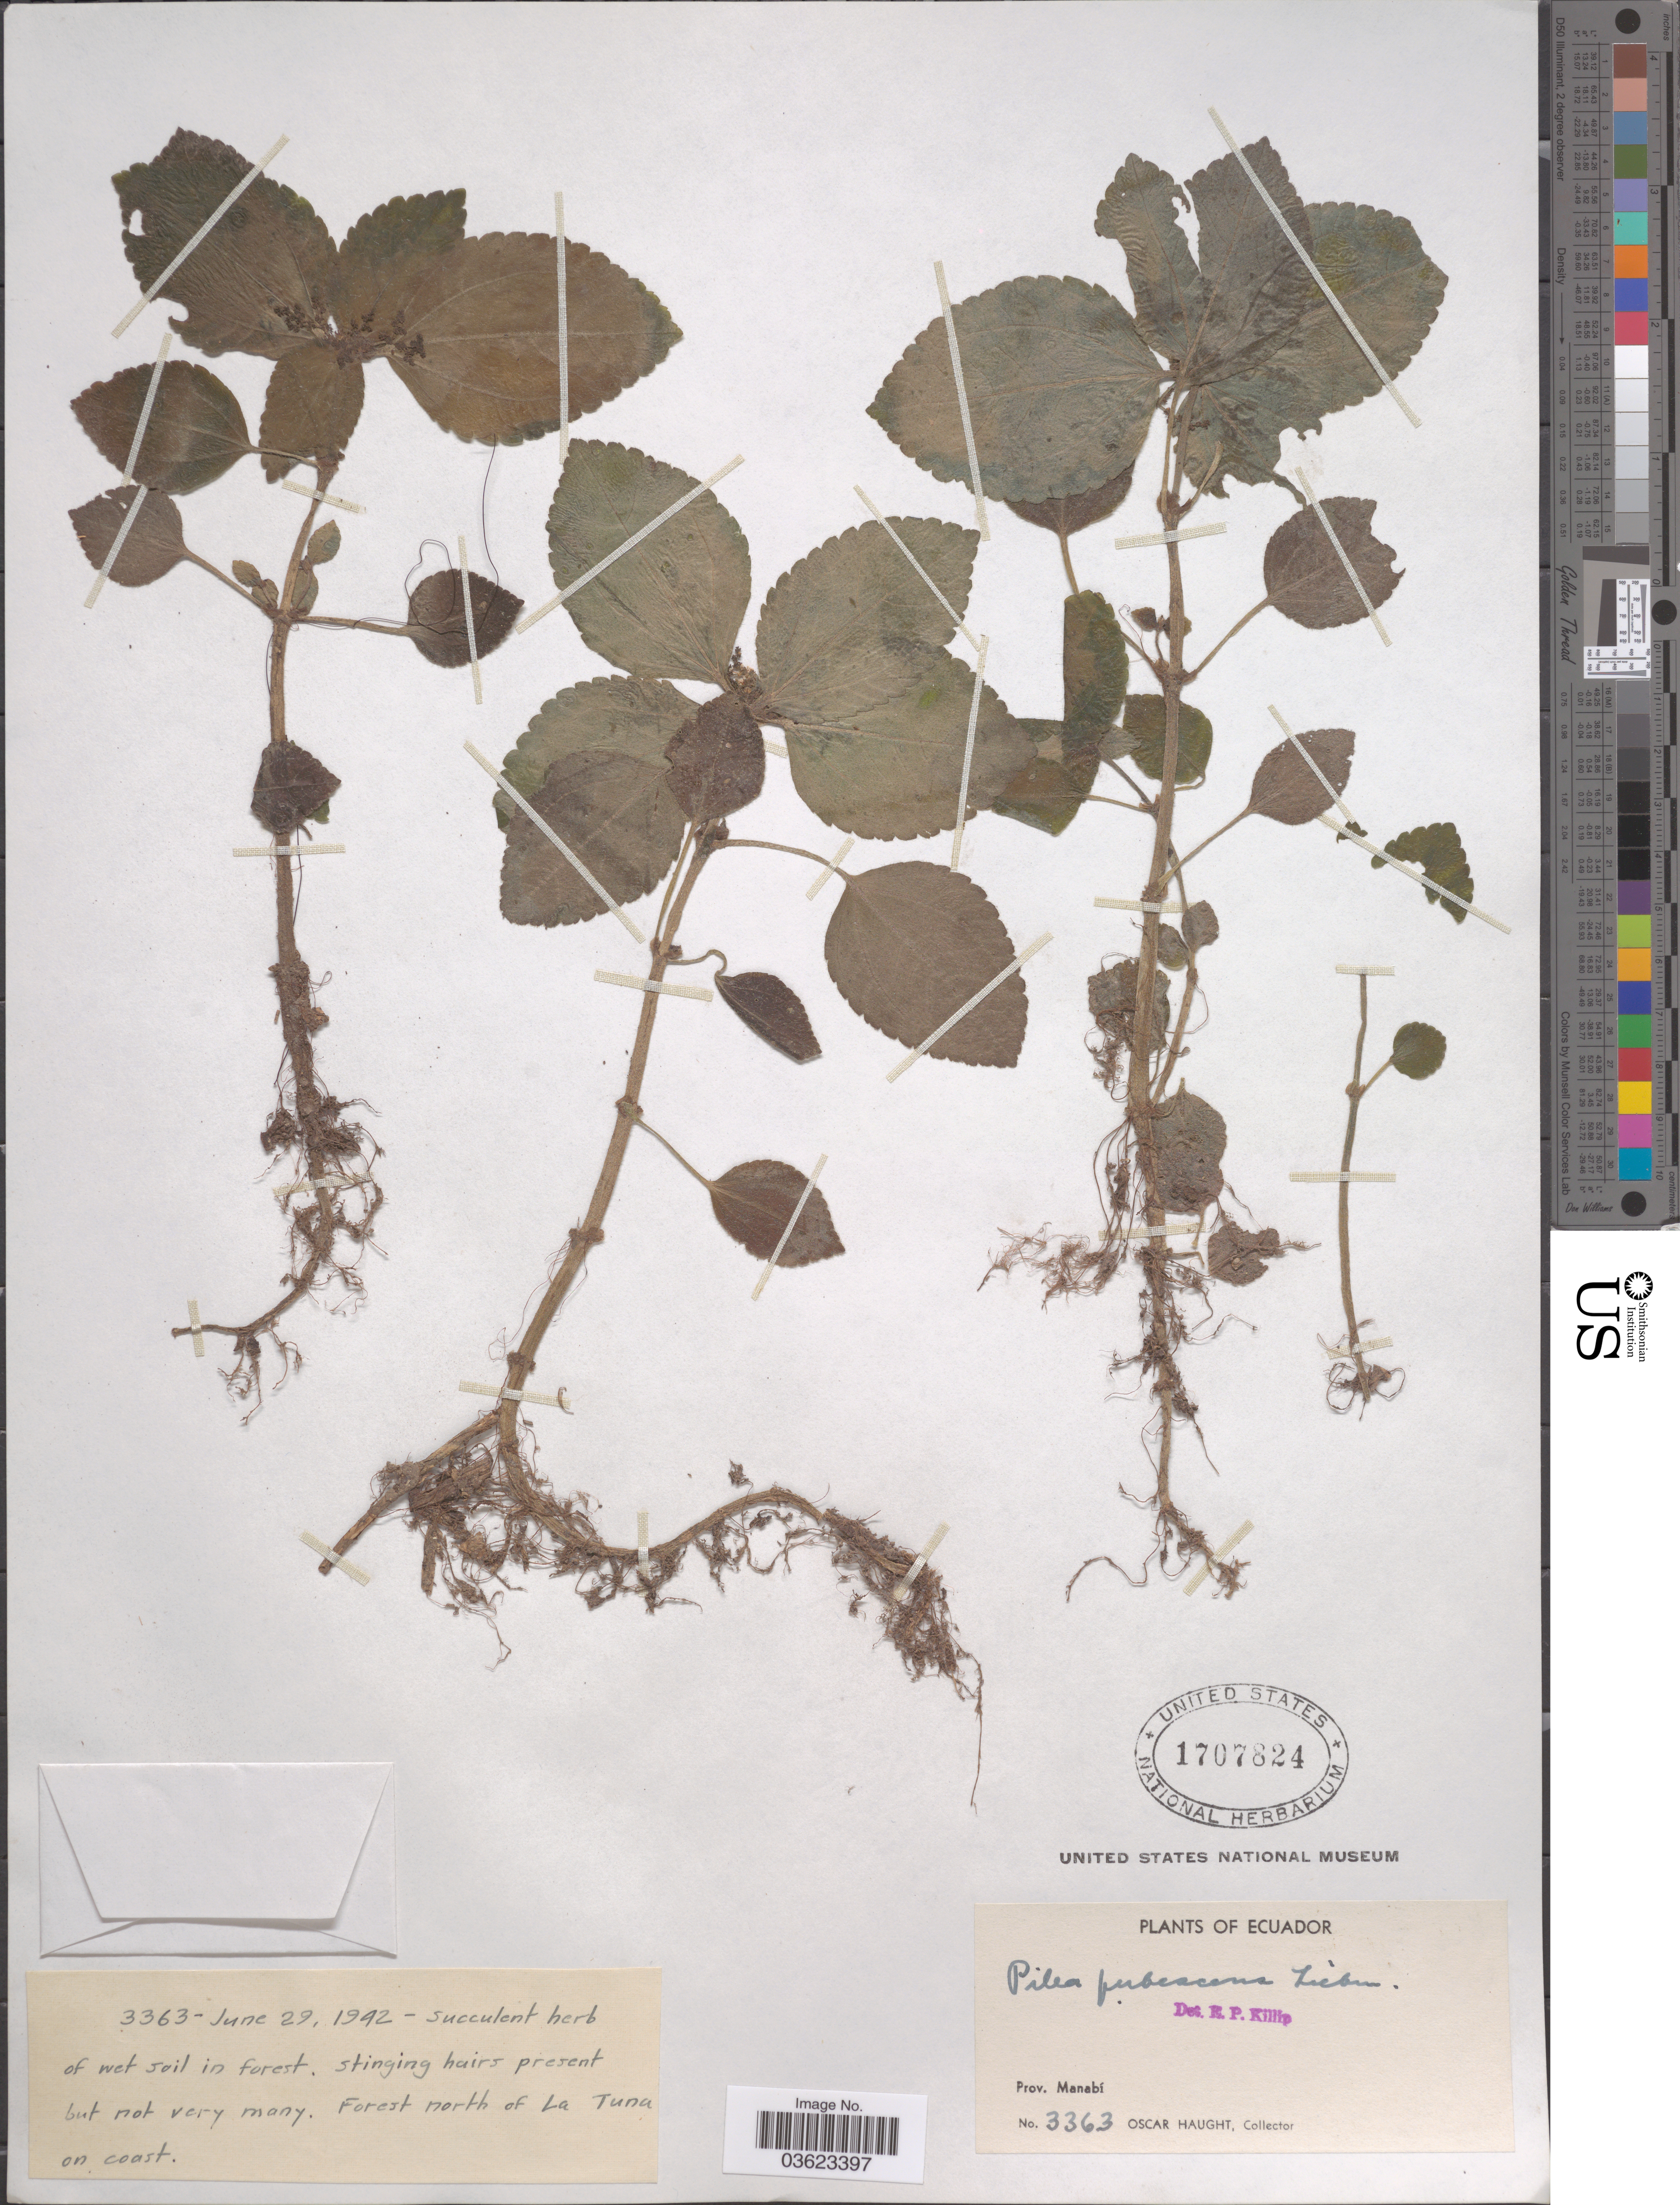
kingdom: Plantae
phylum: Tracheophyta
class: Magnoliopsida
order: Rosales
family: Urticaceae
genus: Pilea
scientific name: Pilea pubescens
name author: Liebm.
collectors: O. L. Haught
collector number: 3363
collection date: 1942-06-29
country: Ecuador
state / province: Manabí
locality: Forest north of La Tuna on coast.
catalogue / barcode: US 1707824